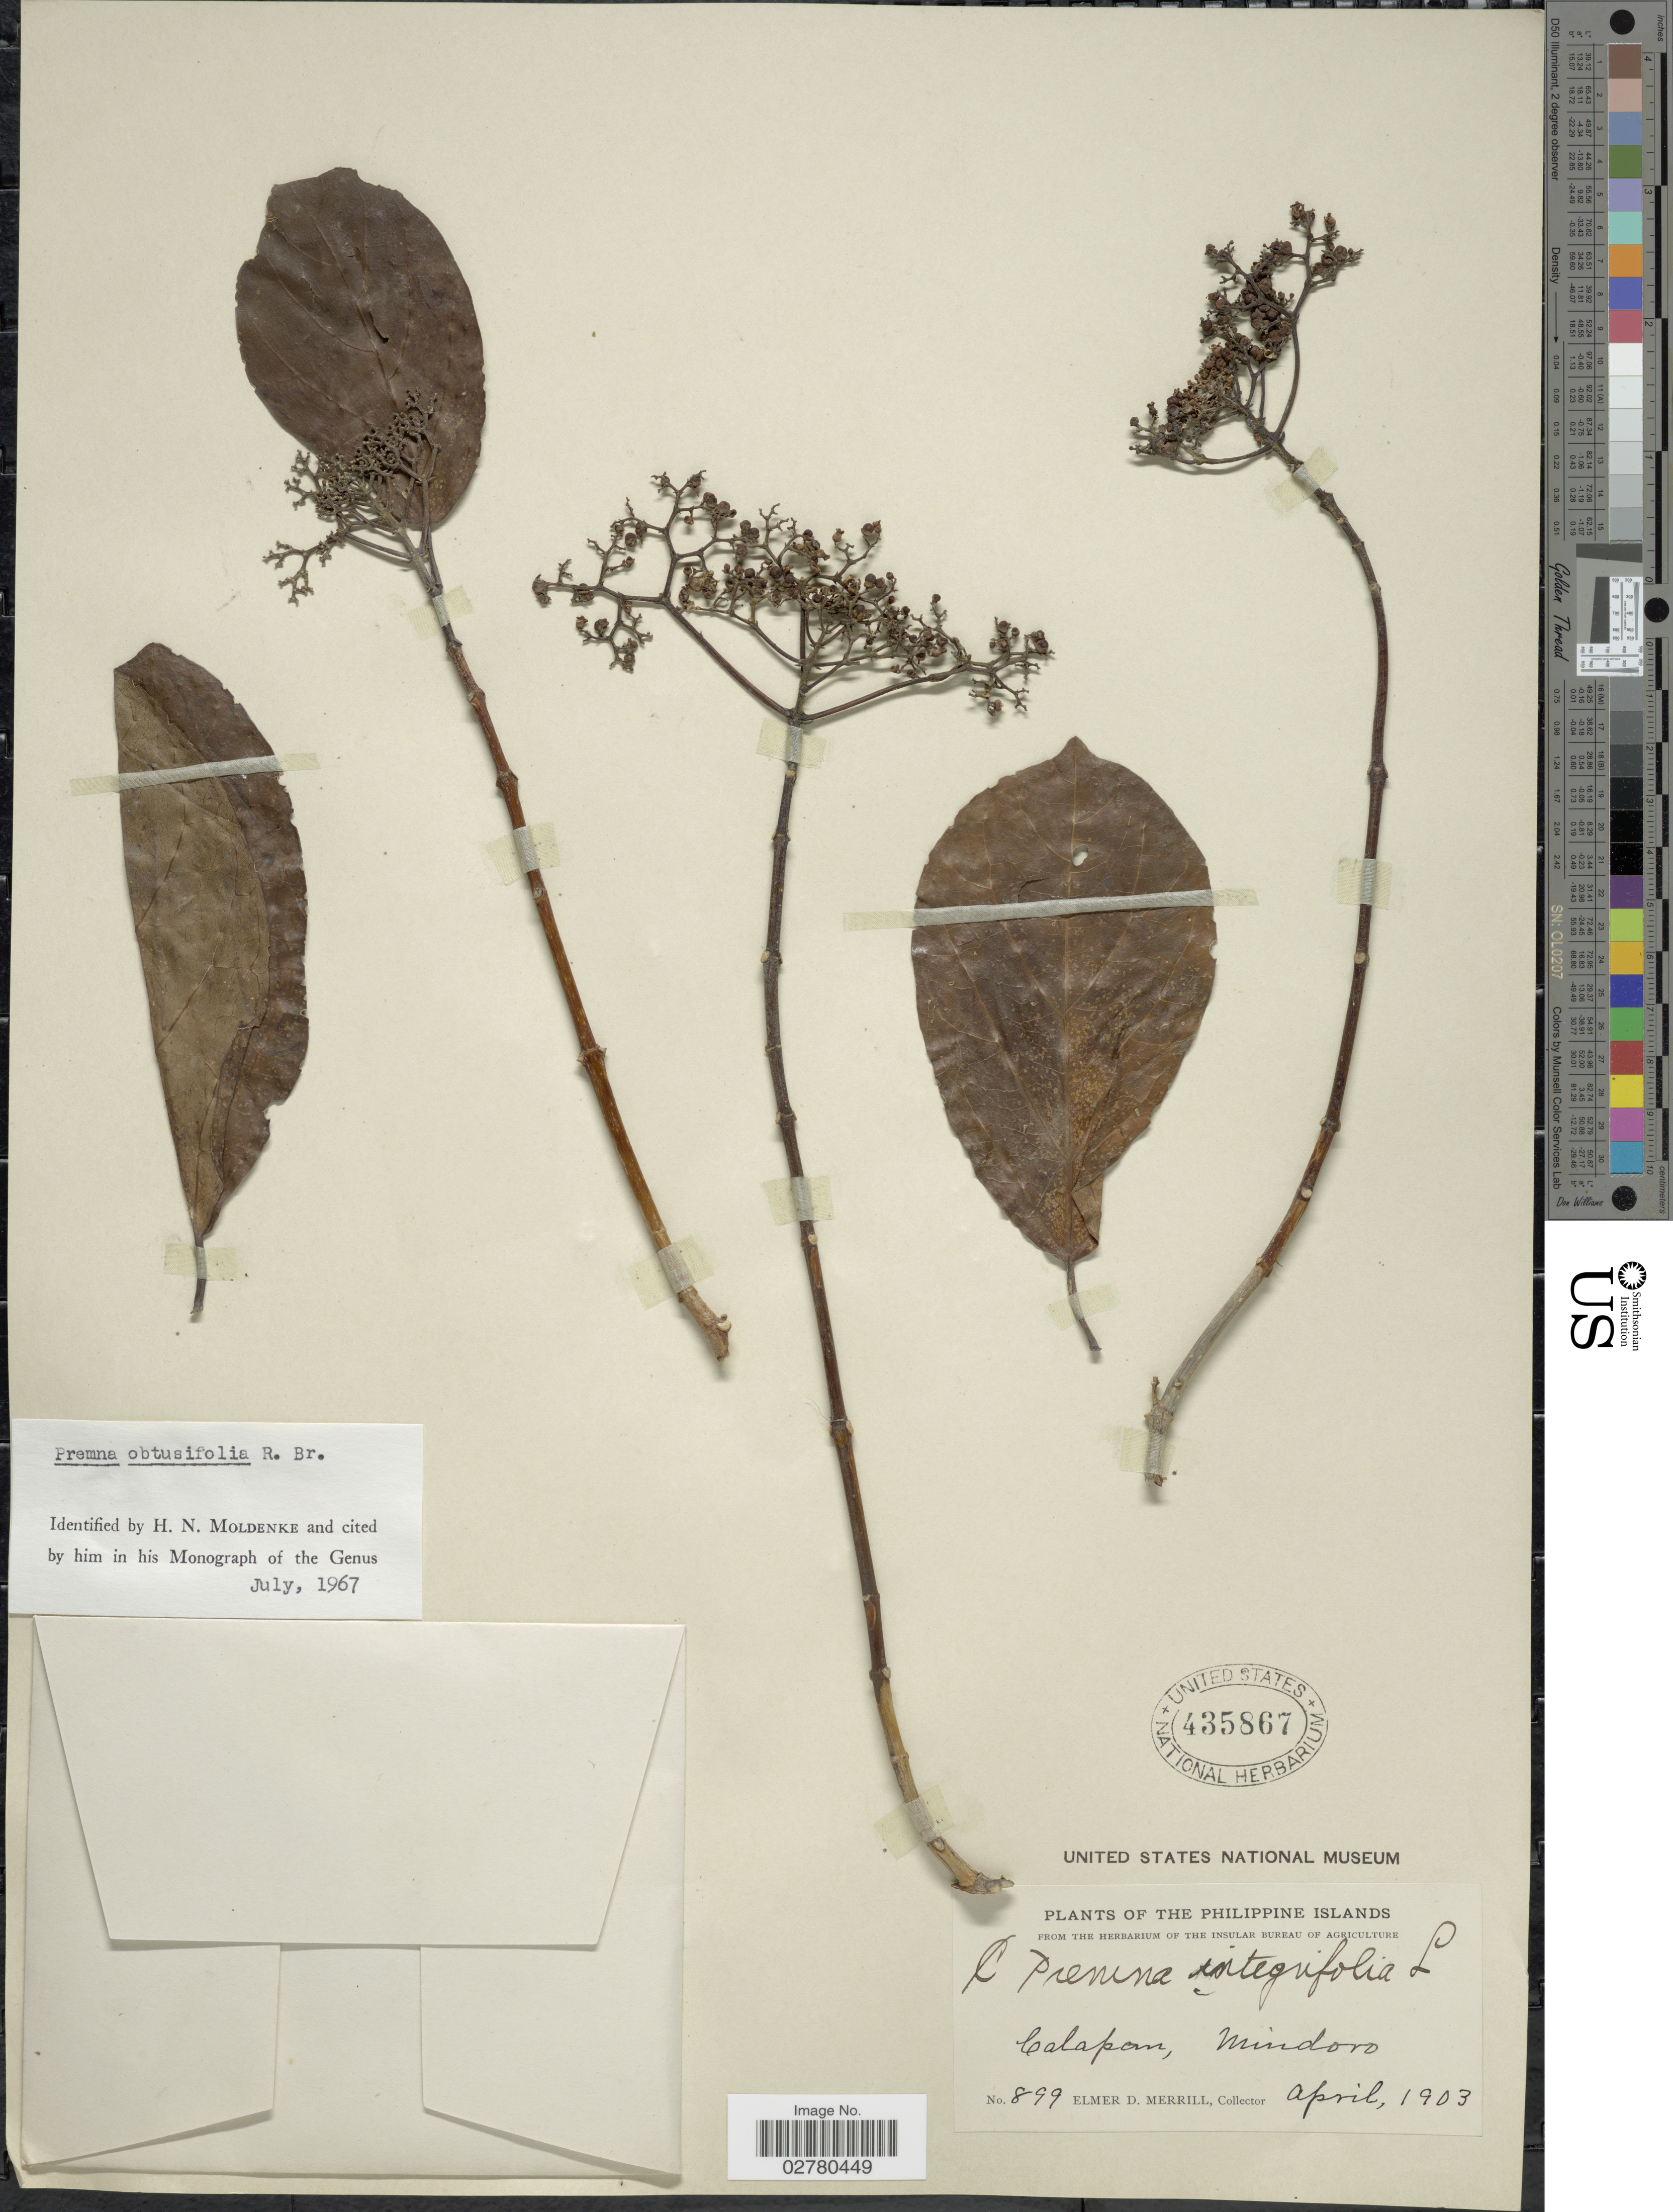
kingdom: Plantae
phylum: Tracheophyta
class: Magnoliopsida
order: Lamiales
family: Lamiaceae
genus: Premna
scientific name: Premna obtusifolia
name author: R. Br.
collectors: E. D. Merrill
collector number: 899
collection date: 1903-04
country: Philippines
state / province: Mimaropa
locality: Philippine Islands, Calapan, Mindoro.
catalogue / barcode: US 435867